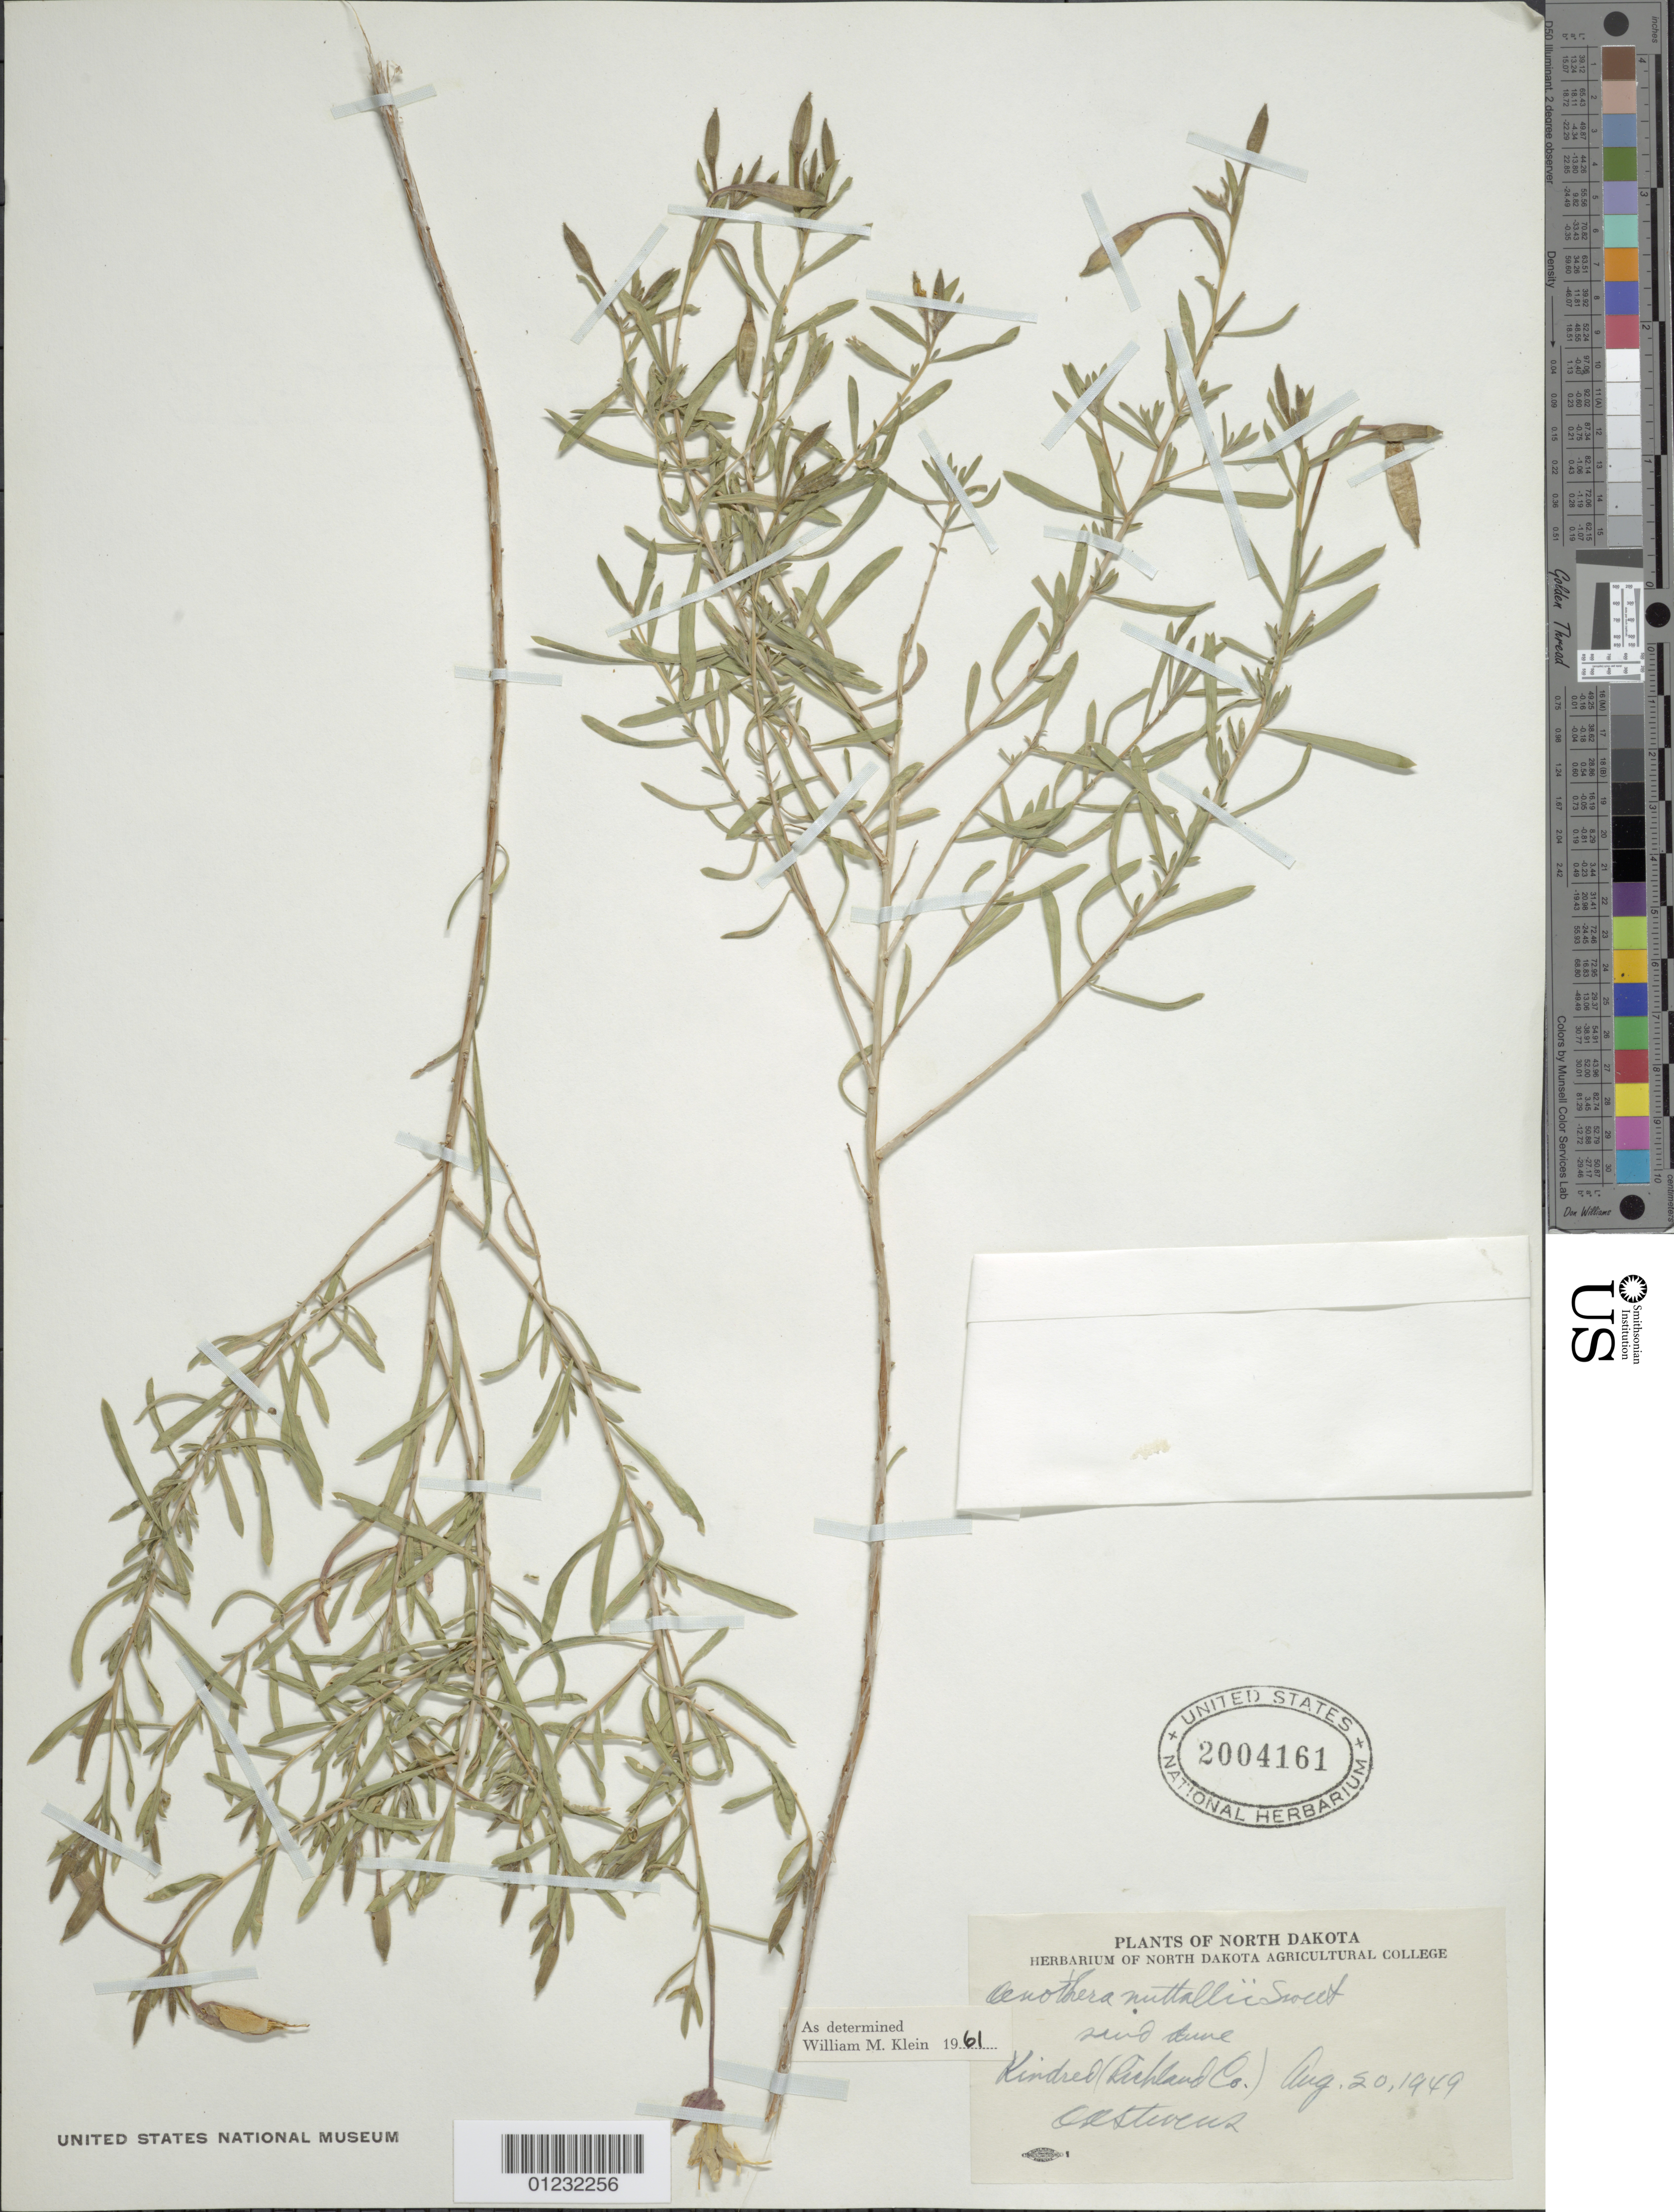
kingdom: Plantae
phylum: Tracheophyta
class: Magnoliopsida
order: Myrtales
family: Onagraceae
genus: Oenothera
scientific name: Oenothera nuttallii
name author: Sweet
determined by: Klein, W. M.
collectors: O. Stevens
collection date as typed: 20 Aug 1949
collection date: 1949-08-20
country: United States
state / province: North Dakota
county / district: Richland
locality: Kindred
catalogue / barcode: US 2004161